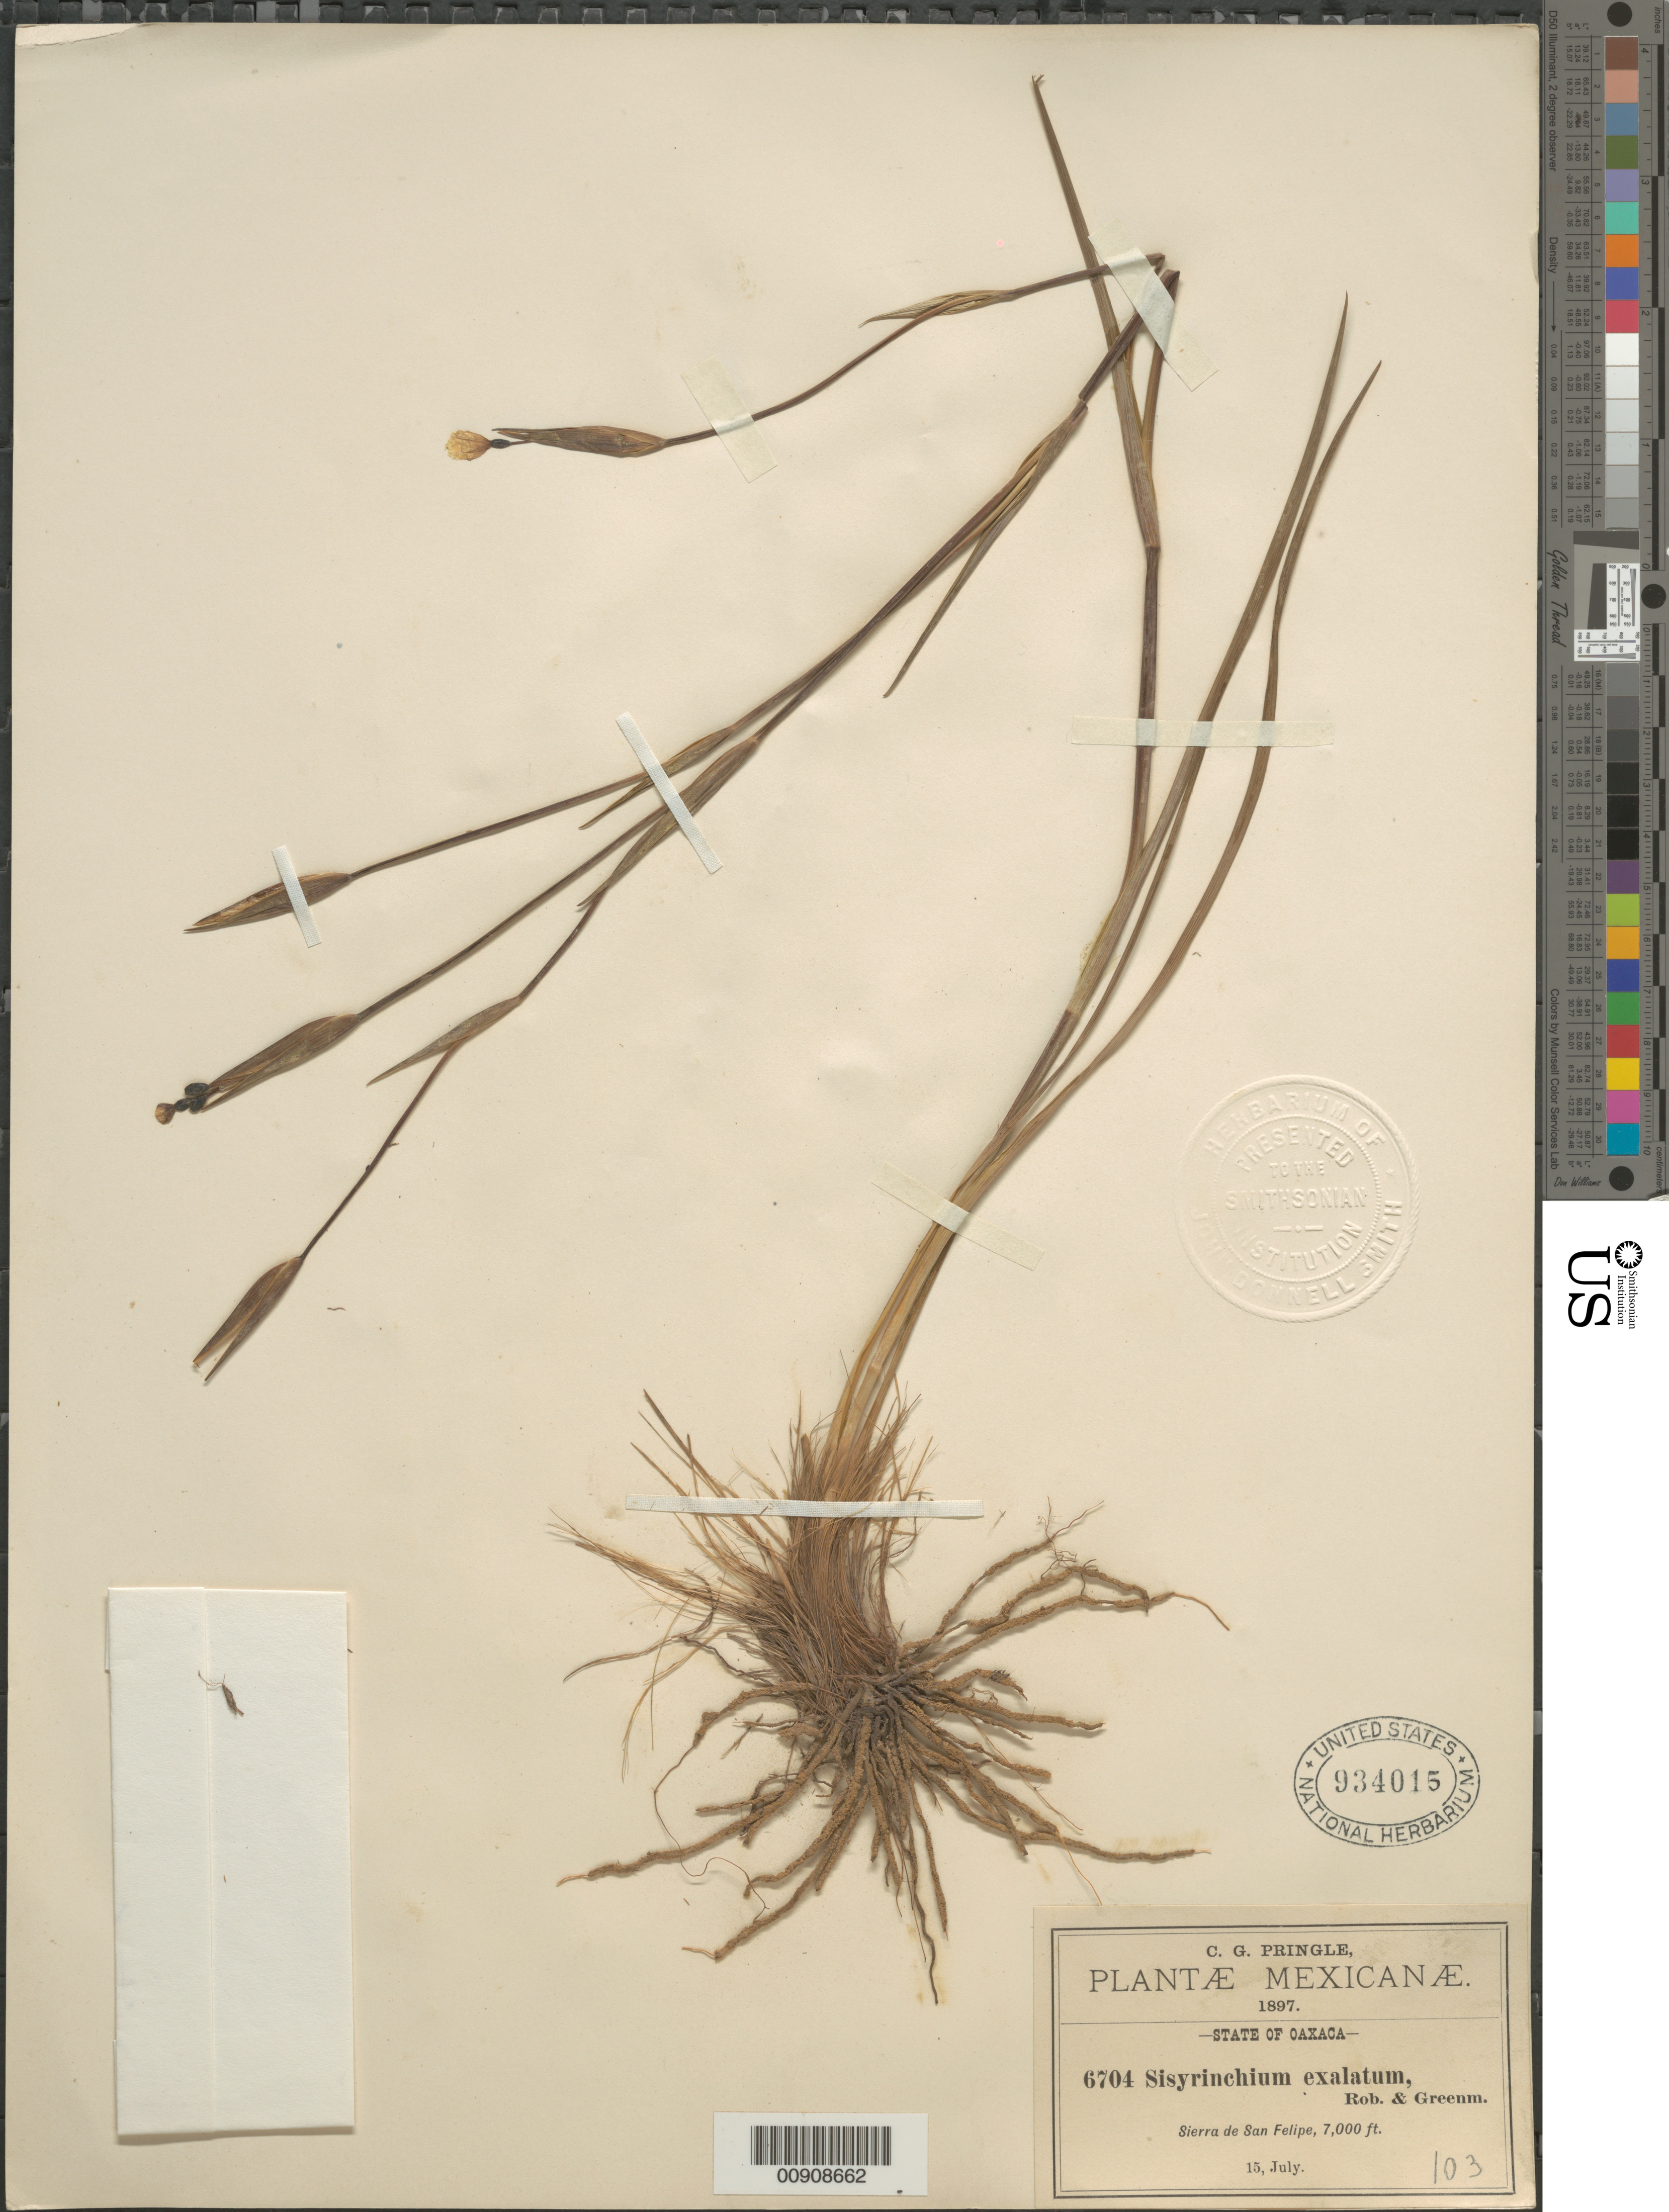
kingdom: Plantae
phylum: Tracheophyta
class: Liliopsida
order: Asparagales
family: Iridaceae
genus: Sisyrinchium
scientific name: Sisyrinchium exalatum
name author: B.L. Rob. & Greenm.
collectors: C. G. Pringle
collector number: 6704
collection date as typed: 15 Jul 1897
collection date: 1897-07-15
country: Mexico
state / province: Oaxaca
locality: Sierra de San Felipe. State of Oaxaca.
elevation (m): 2134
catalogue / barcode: US 934015